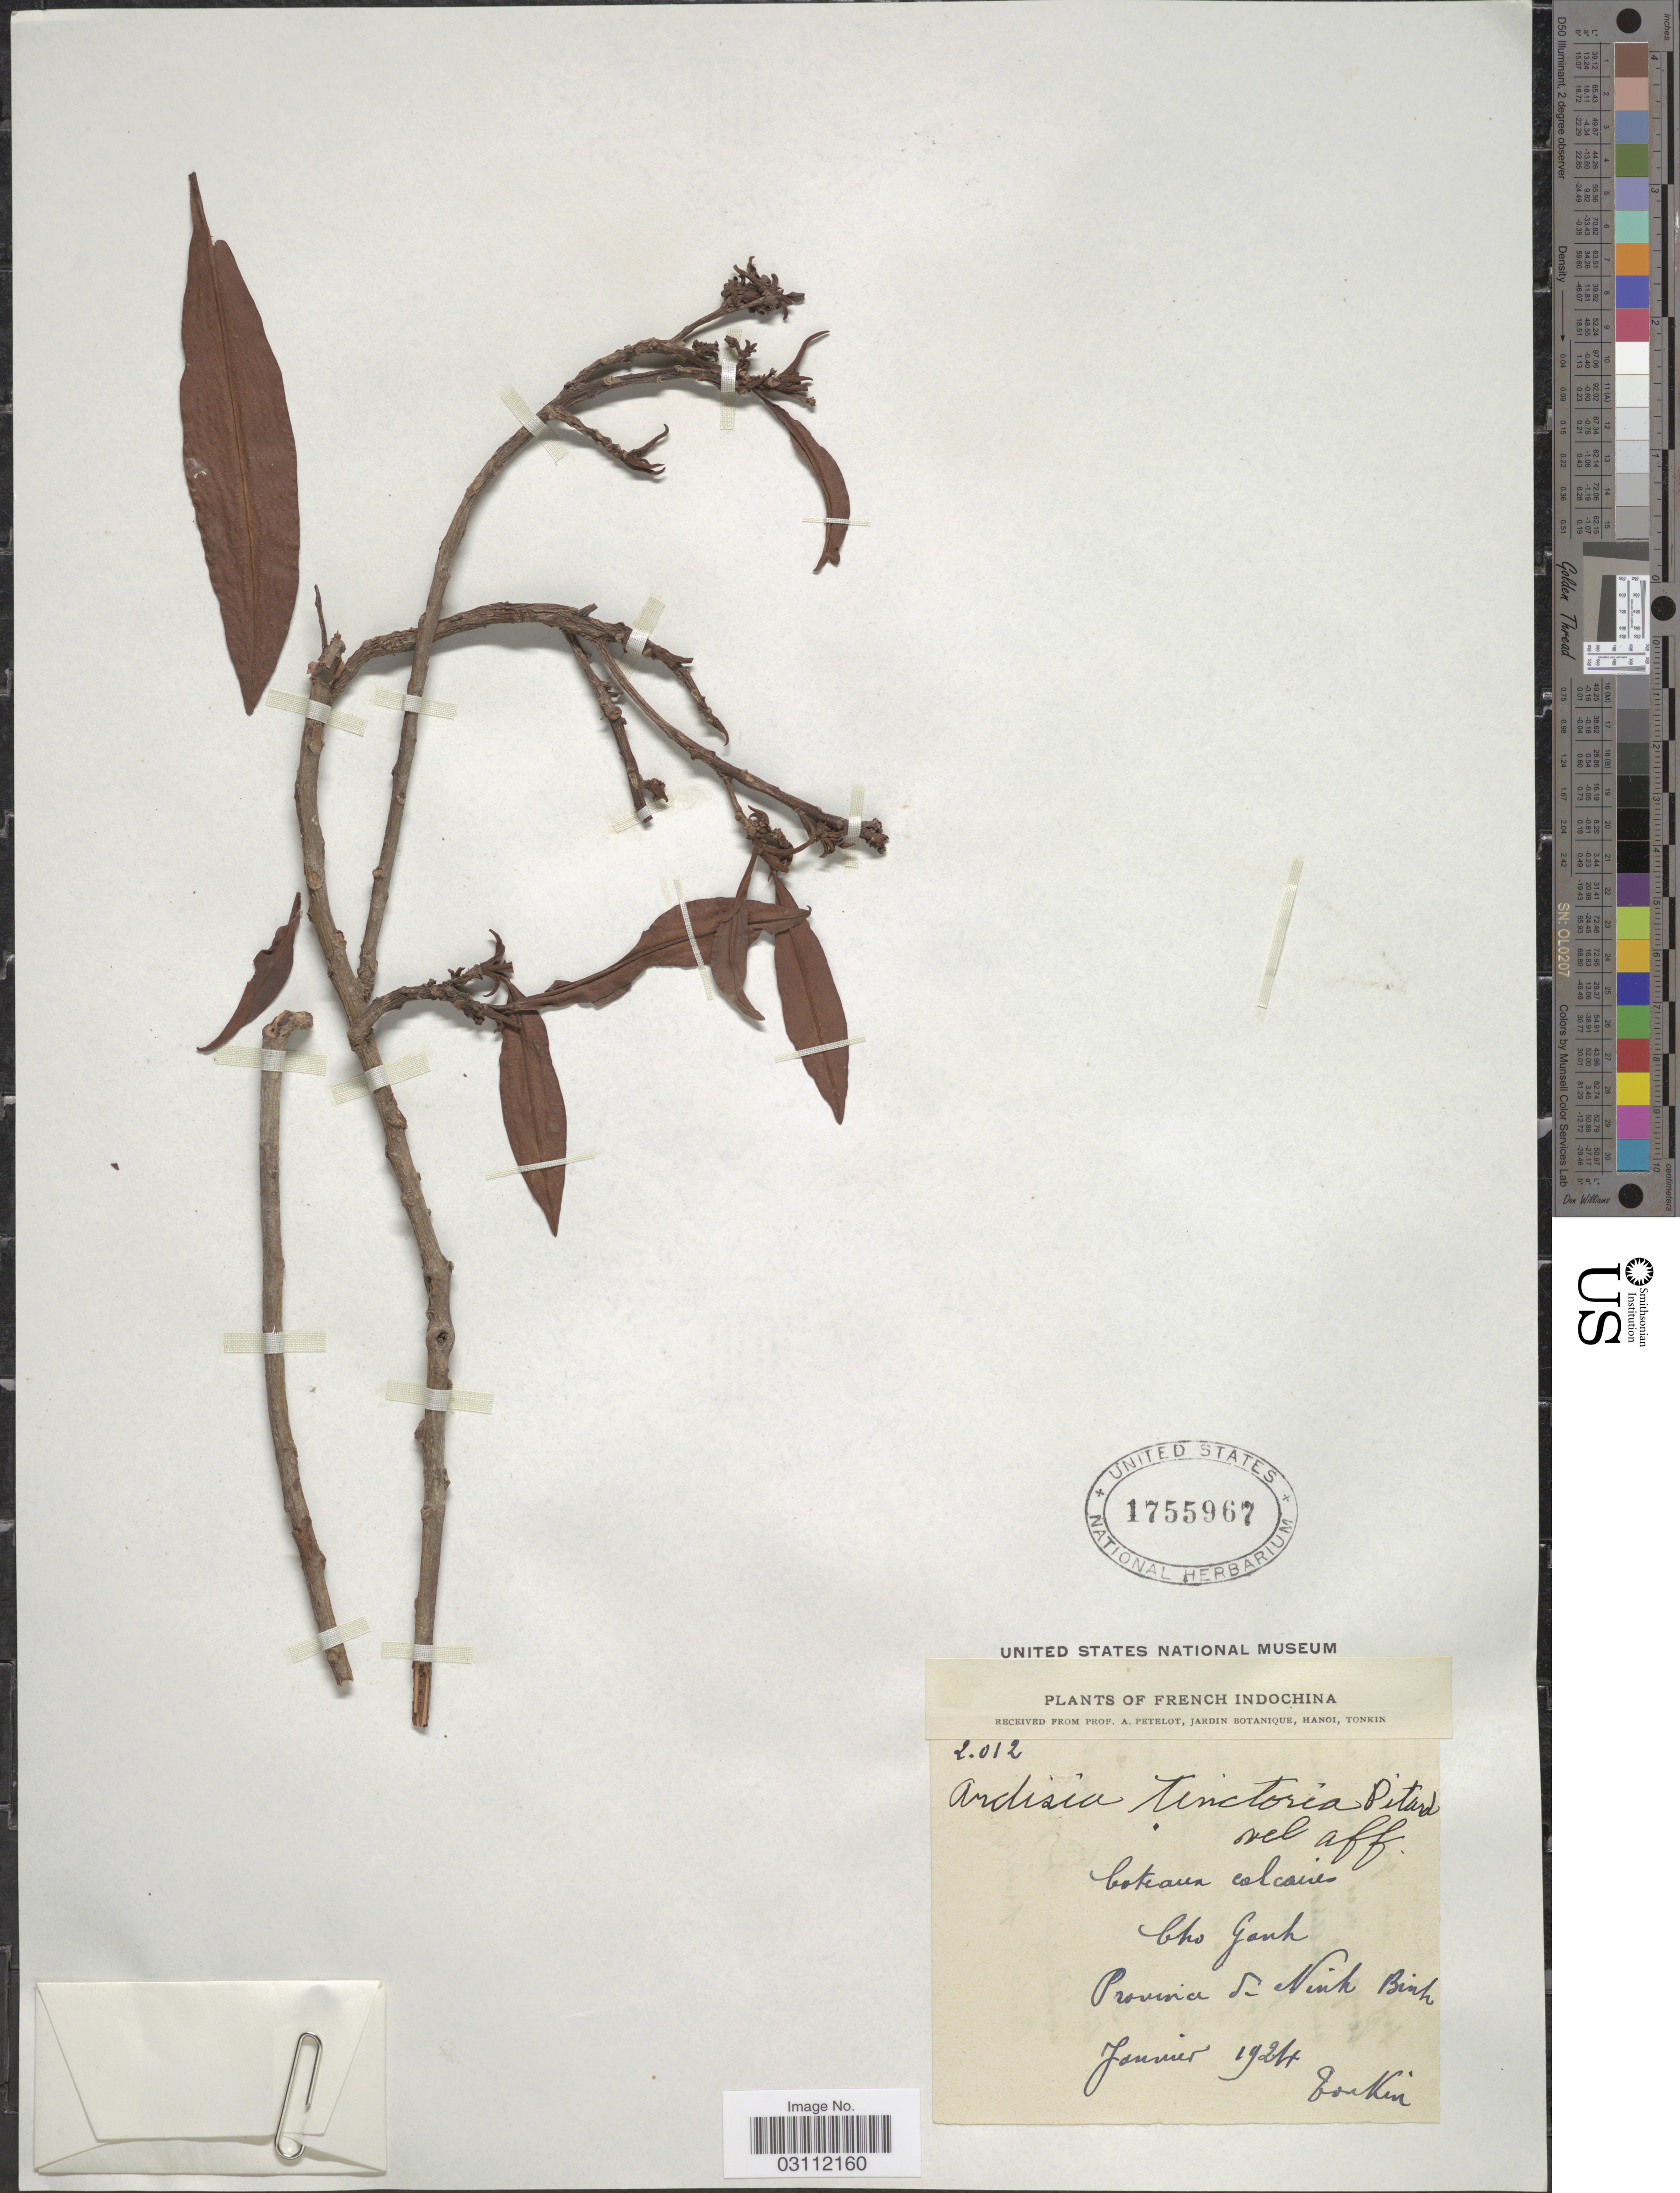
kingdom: Plantae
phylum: Tracheophyta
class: Magnoliopsida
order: Ericales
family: Primulaceae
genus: Ardisia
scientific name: Ardisia tinctoria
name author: Pit.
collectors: A. Petelot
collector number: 2012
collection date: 1924-01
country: Vietnam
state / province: Ninh Binh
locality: French Indochina, Tho Ganh, Province de Ninh Binh.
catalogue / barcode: US 1755967